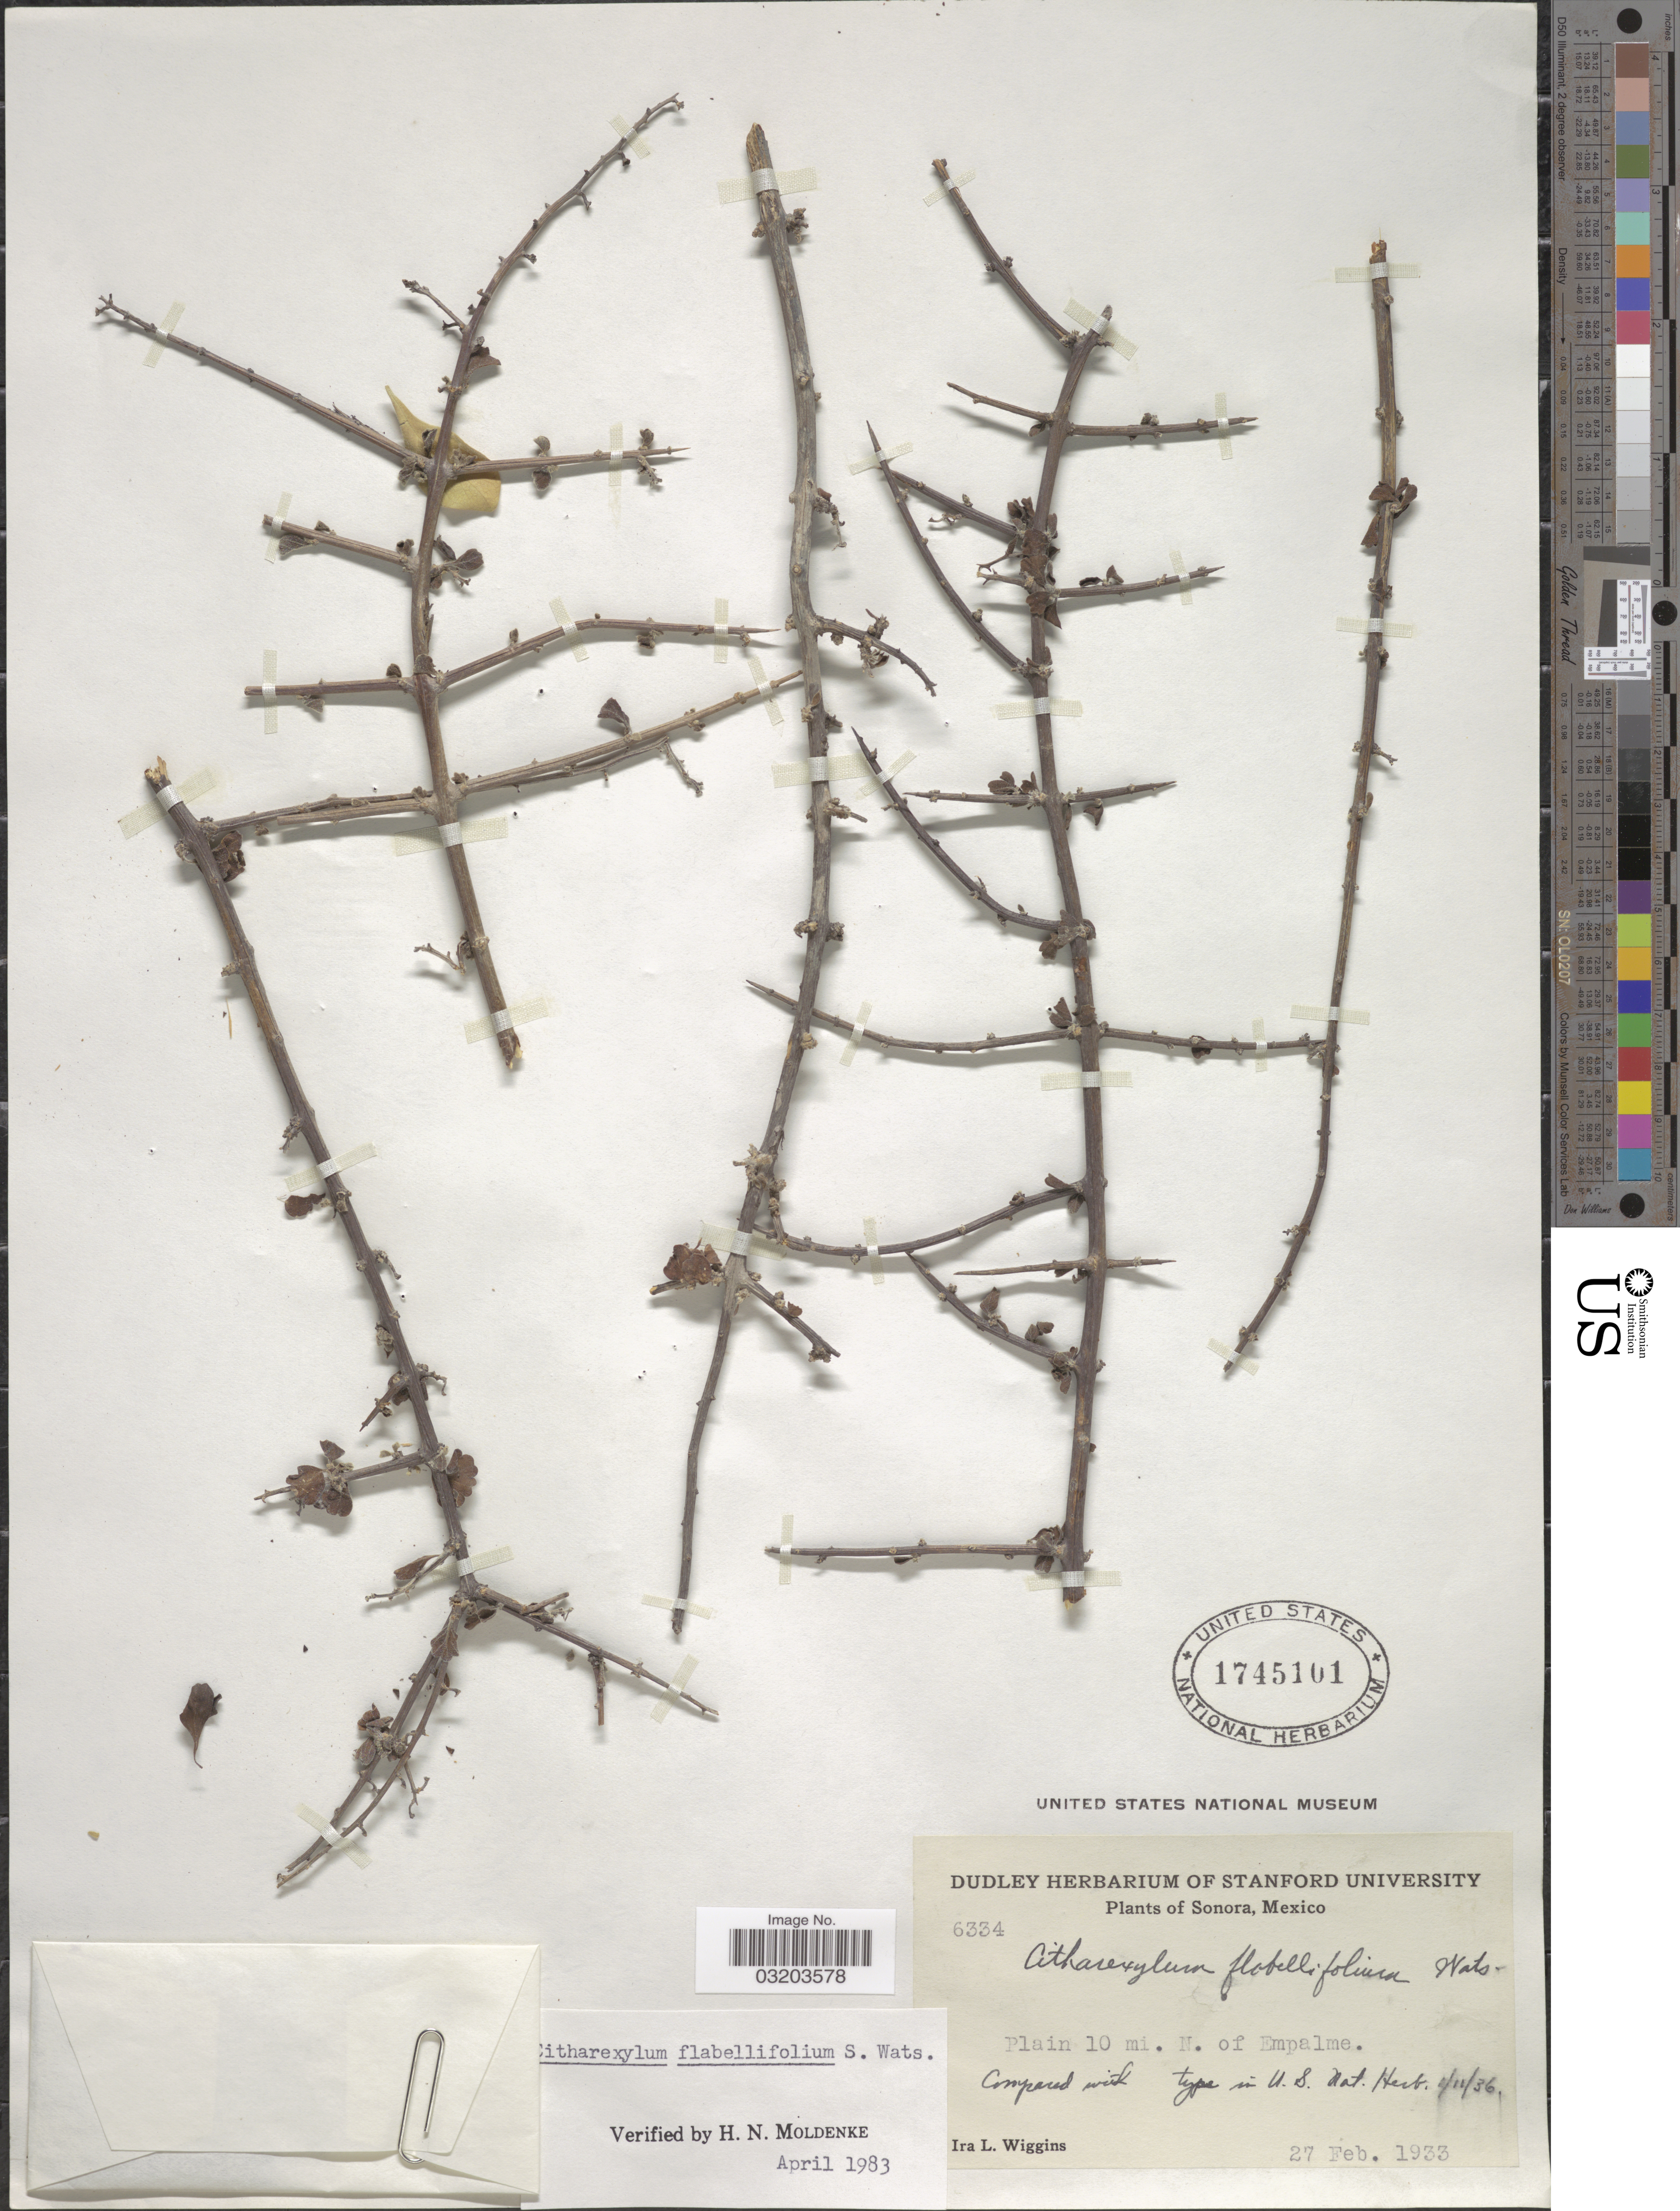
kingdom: Plantae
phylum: Tracheophyta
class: Magnoliopsida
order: Lamiales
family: Verbenaceae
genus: Citharexylum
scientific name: Citharexylum flabellifolium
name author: S. Watson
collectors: I. L. Wiggins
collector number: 6334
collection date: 1933-02-27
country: Mexico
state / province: Sonora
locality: Plain 10 mi. N. of Empalme.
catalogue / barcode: US 1745101